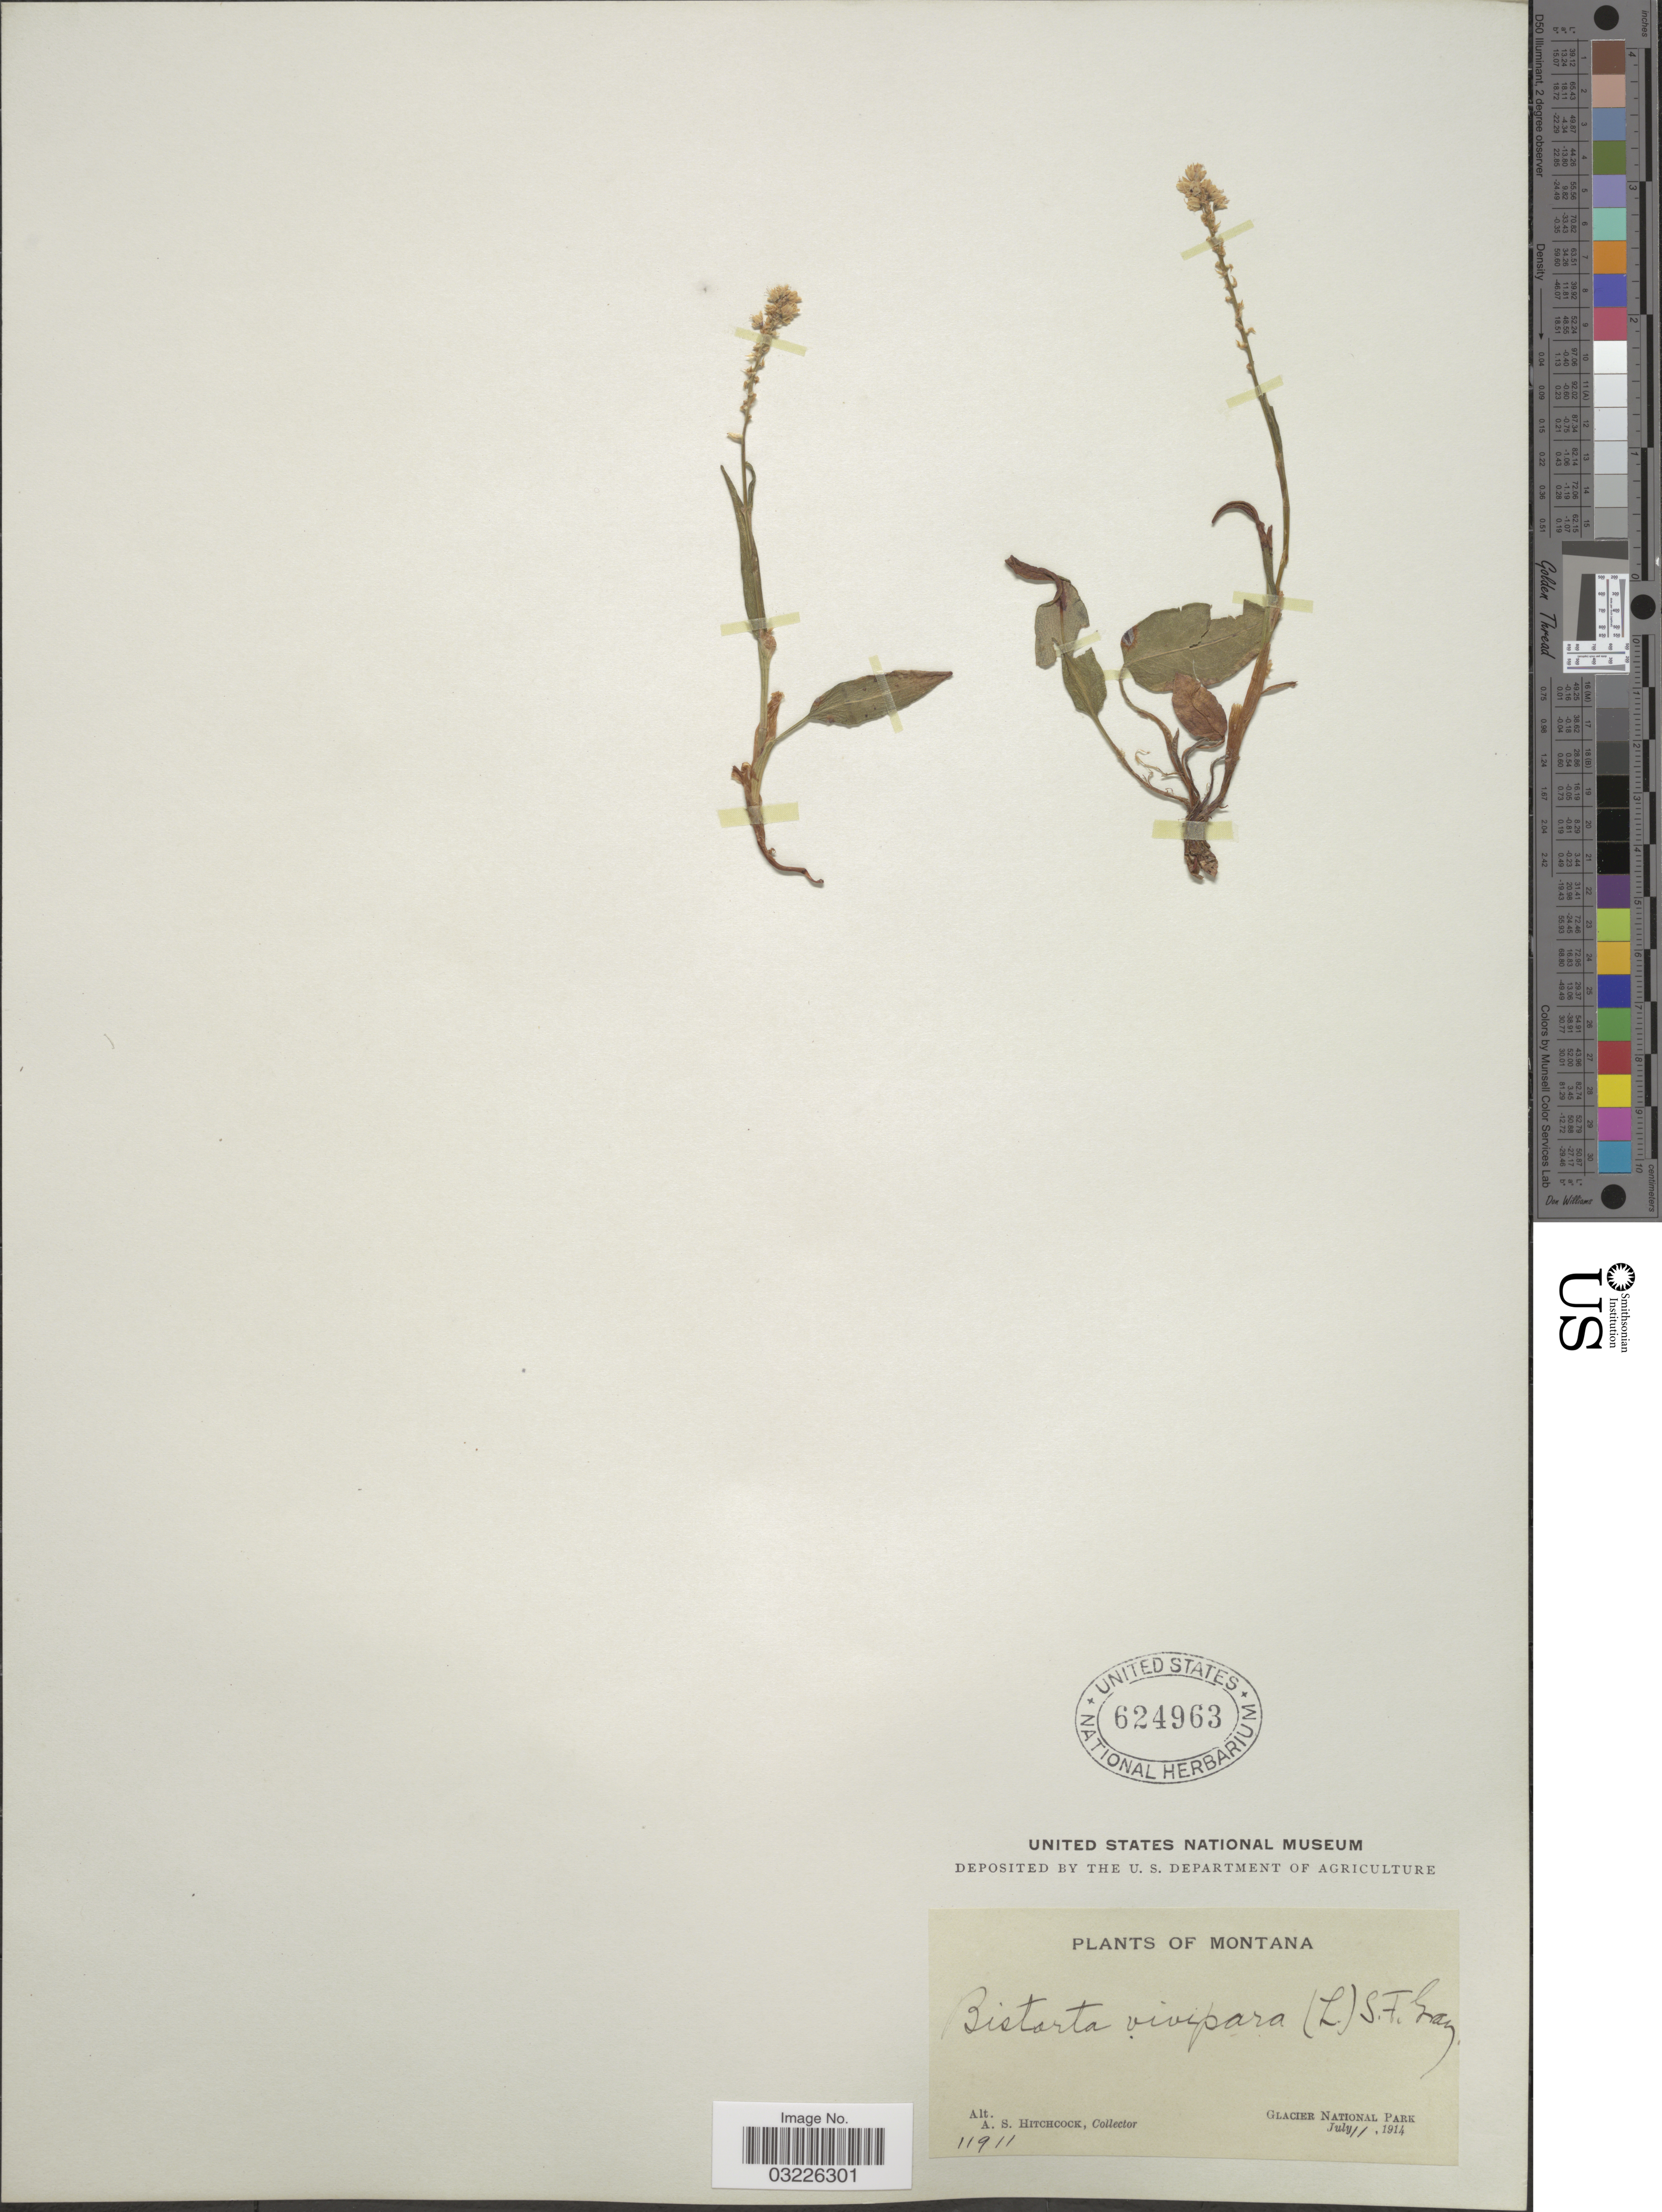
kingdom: Plantae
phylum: Tracheophyta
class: Magnoliopsida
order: Caryophyllales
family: Polygonaceae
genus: Bistorta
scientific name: Bistorta vivipara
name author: (L.) Delarbre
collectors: A. S. Hitchcock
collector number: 11911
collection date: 1914-07-11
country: United States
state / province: Montana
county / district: Flathead / Glacier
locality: Glacier National Park.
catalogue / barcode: US 624963